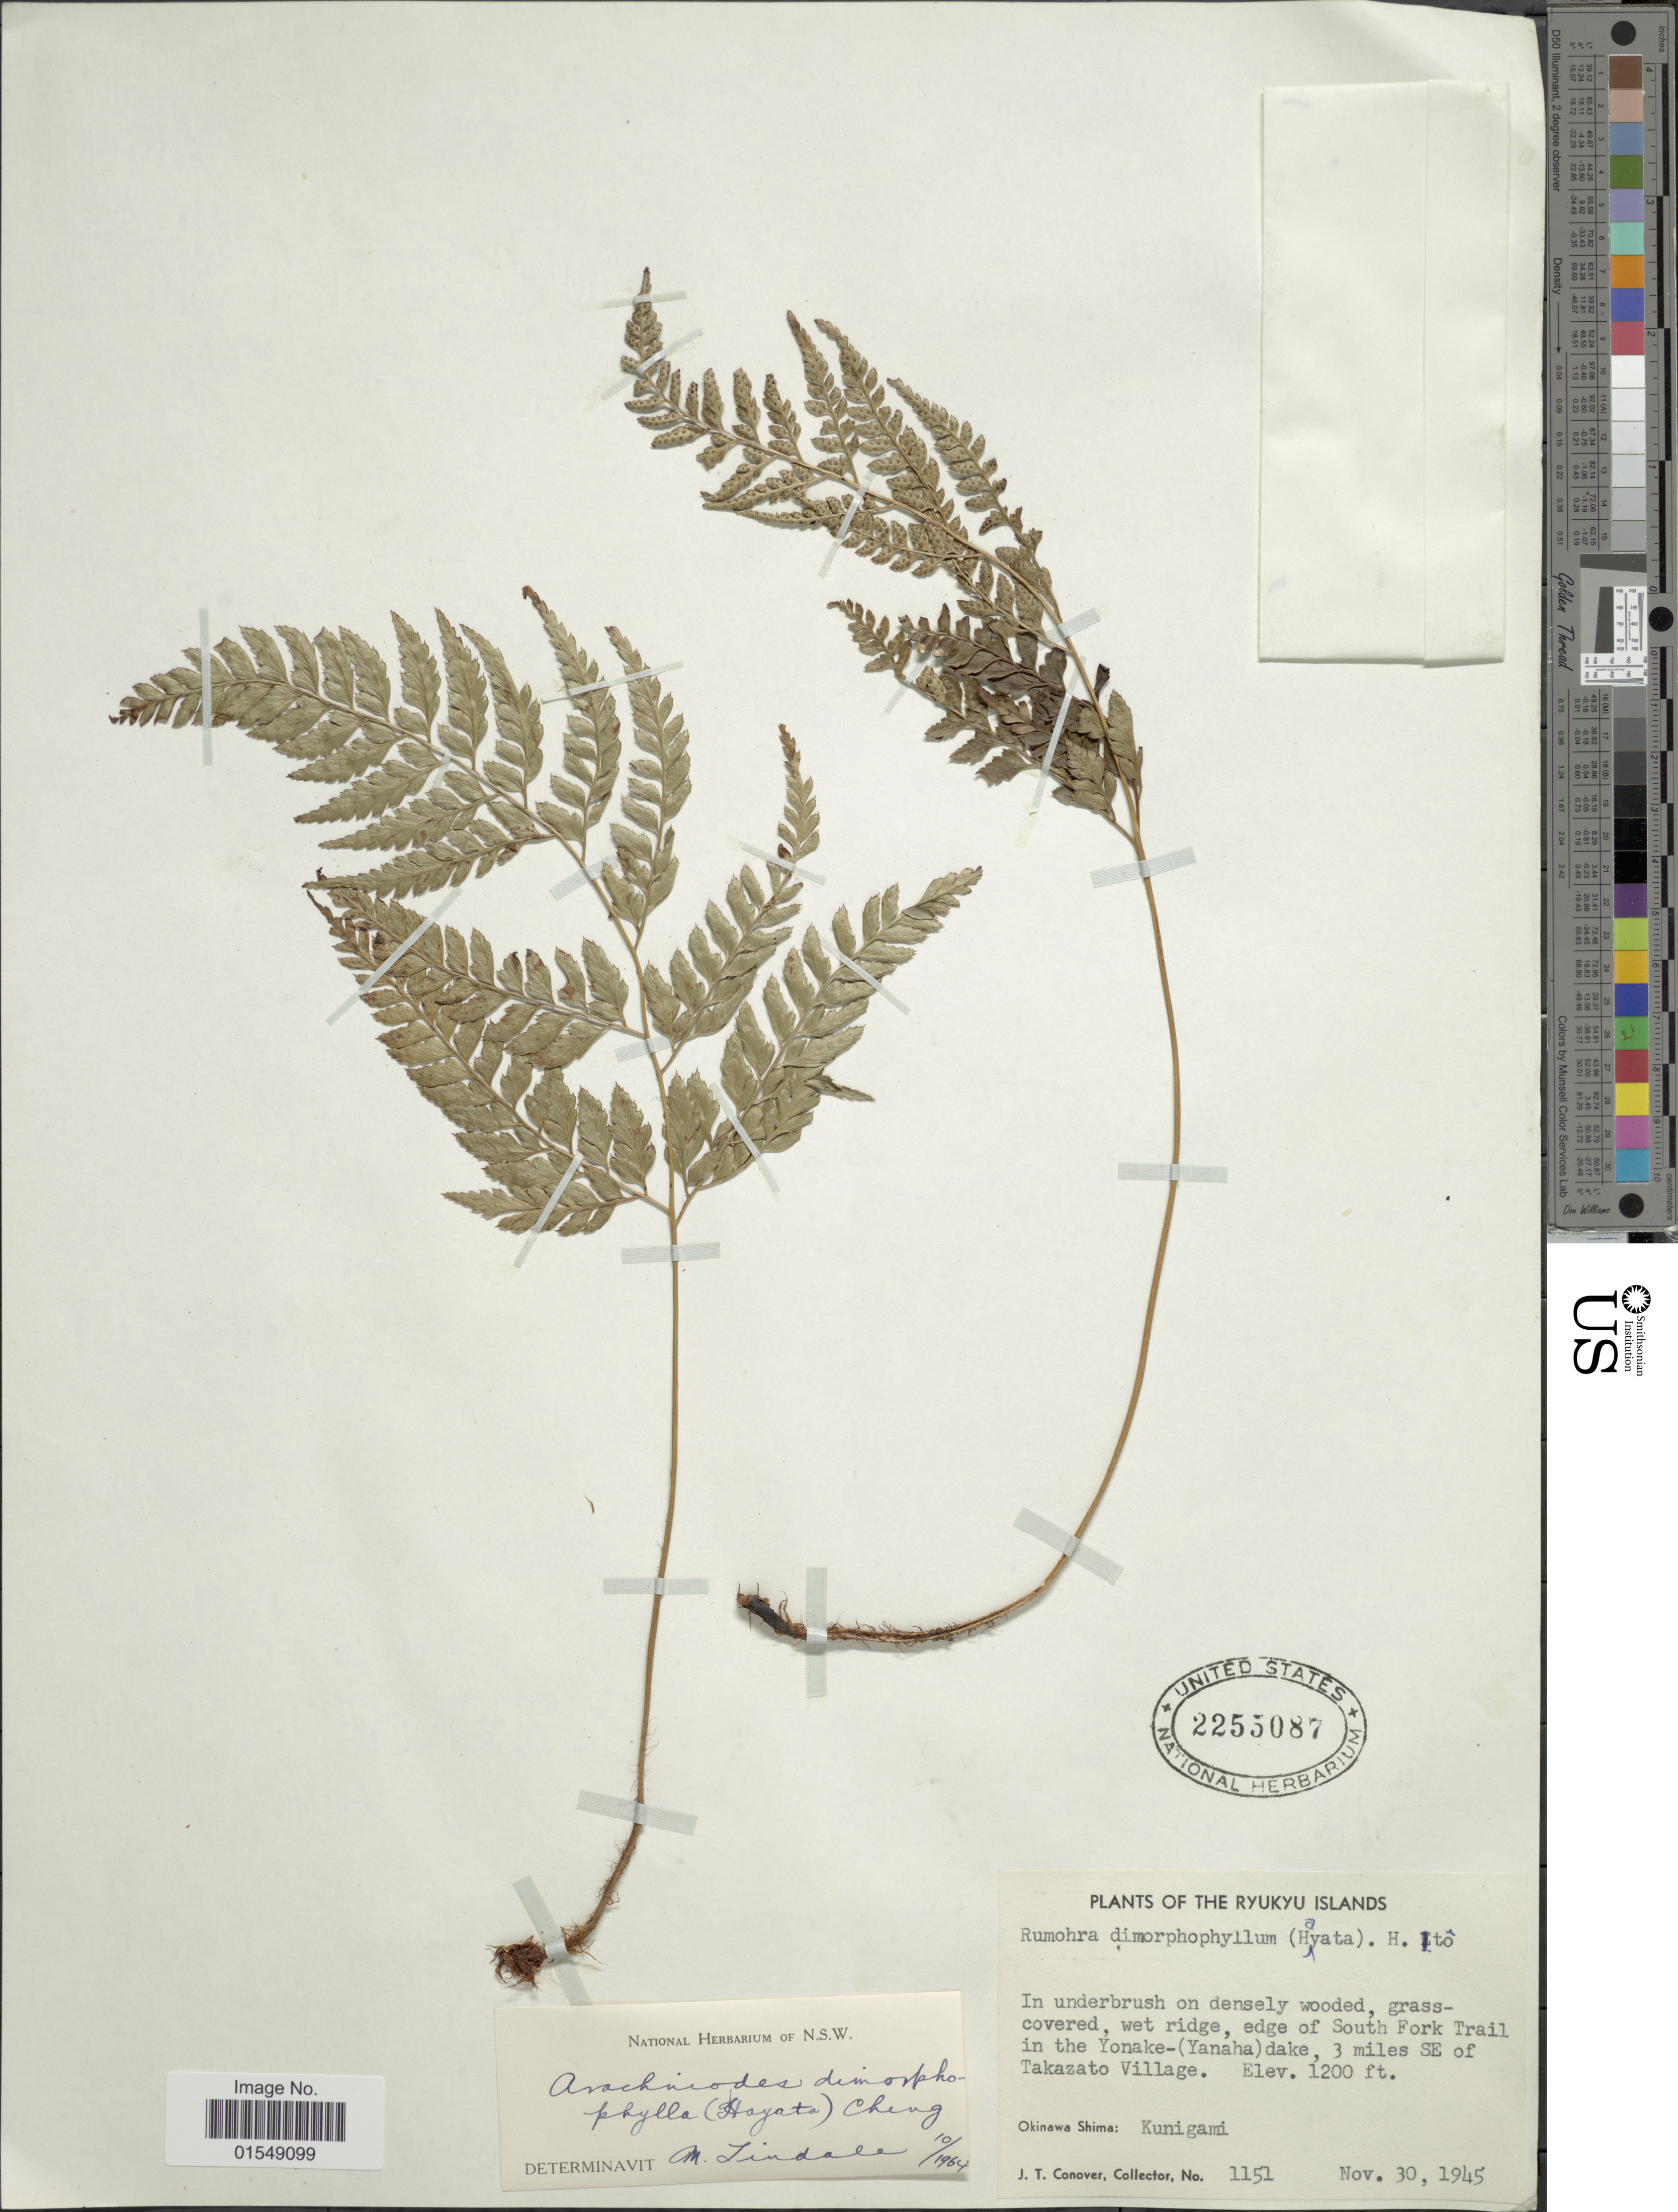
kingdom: Plantae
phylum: Tracheophyta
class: Polypodiopsida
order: Polypodiales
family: Dryopteridaceae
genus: Arachniodes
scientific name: Arachniodes dimorphophyllum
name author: (Hayata) Ching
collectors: J. T. Conover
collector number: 1151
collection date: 1945-11-30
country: Japan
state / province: Okinawa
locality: Rykyu Islands, edge of South Fork Trail in the Yonake- (Yanaha) dake, 3 miles SE of Takazato Village, Okinawa Shima: Kunigami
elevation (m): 366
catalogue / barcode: US 2255087